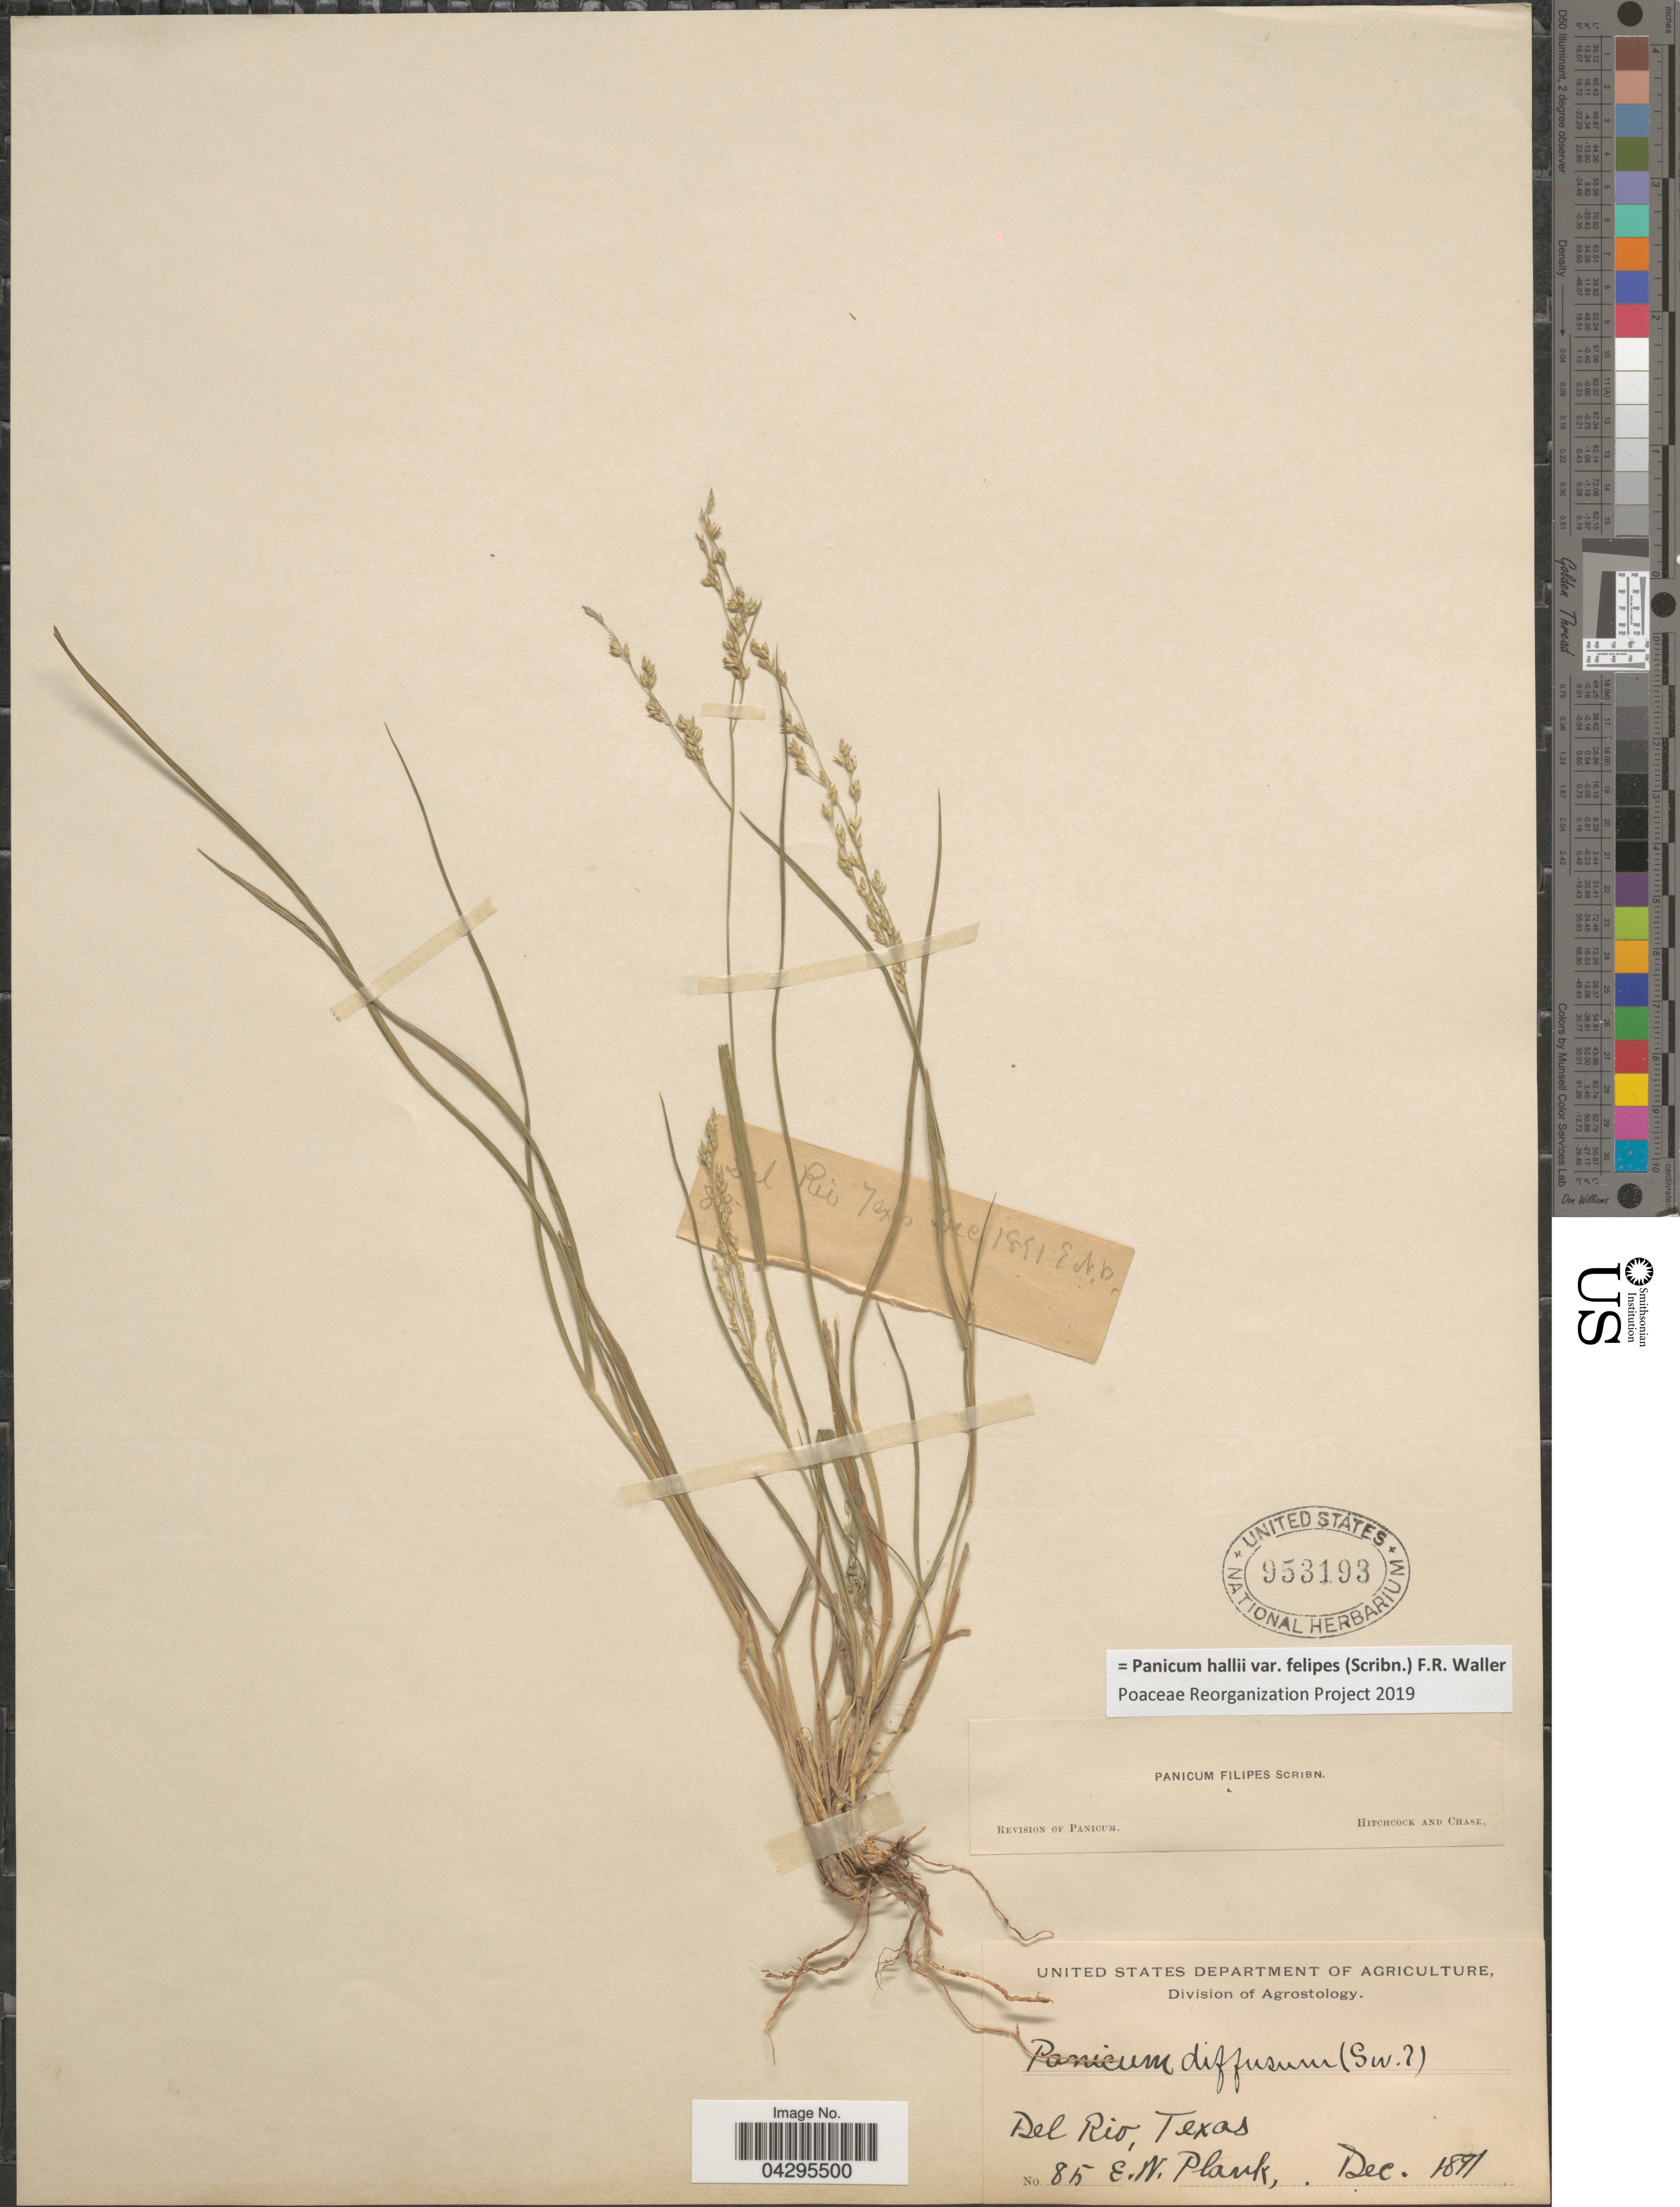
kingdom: Plantae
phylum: Tracheophyta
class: Liliopsida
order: Poales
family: Poaceae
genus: Panicum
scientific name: Panicum hallii var. felipes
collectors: E. Plank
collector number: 85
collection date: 1891-12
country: United States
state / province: Texas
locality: Del Rio.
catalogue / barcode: US 953193